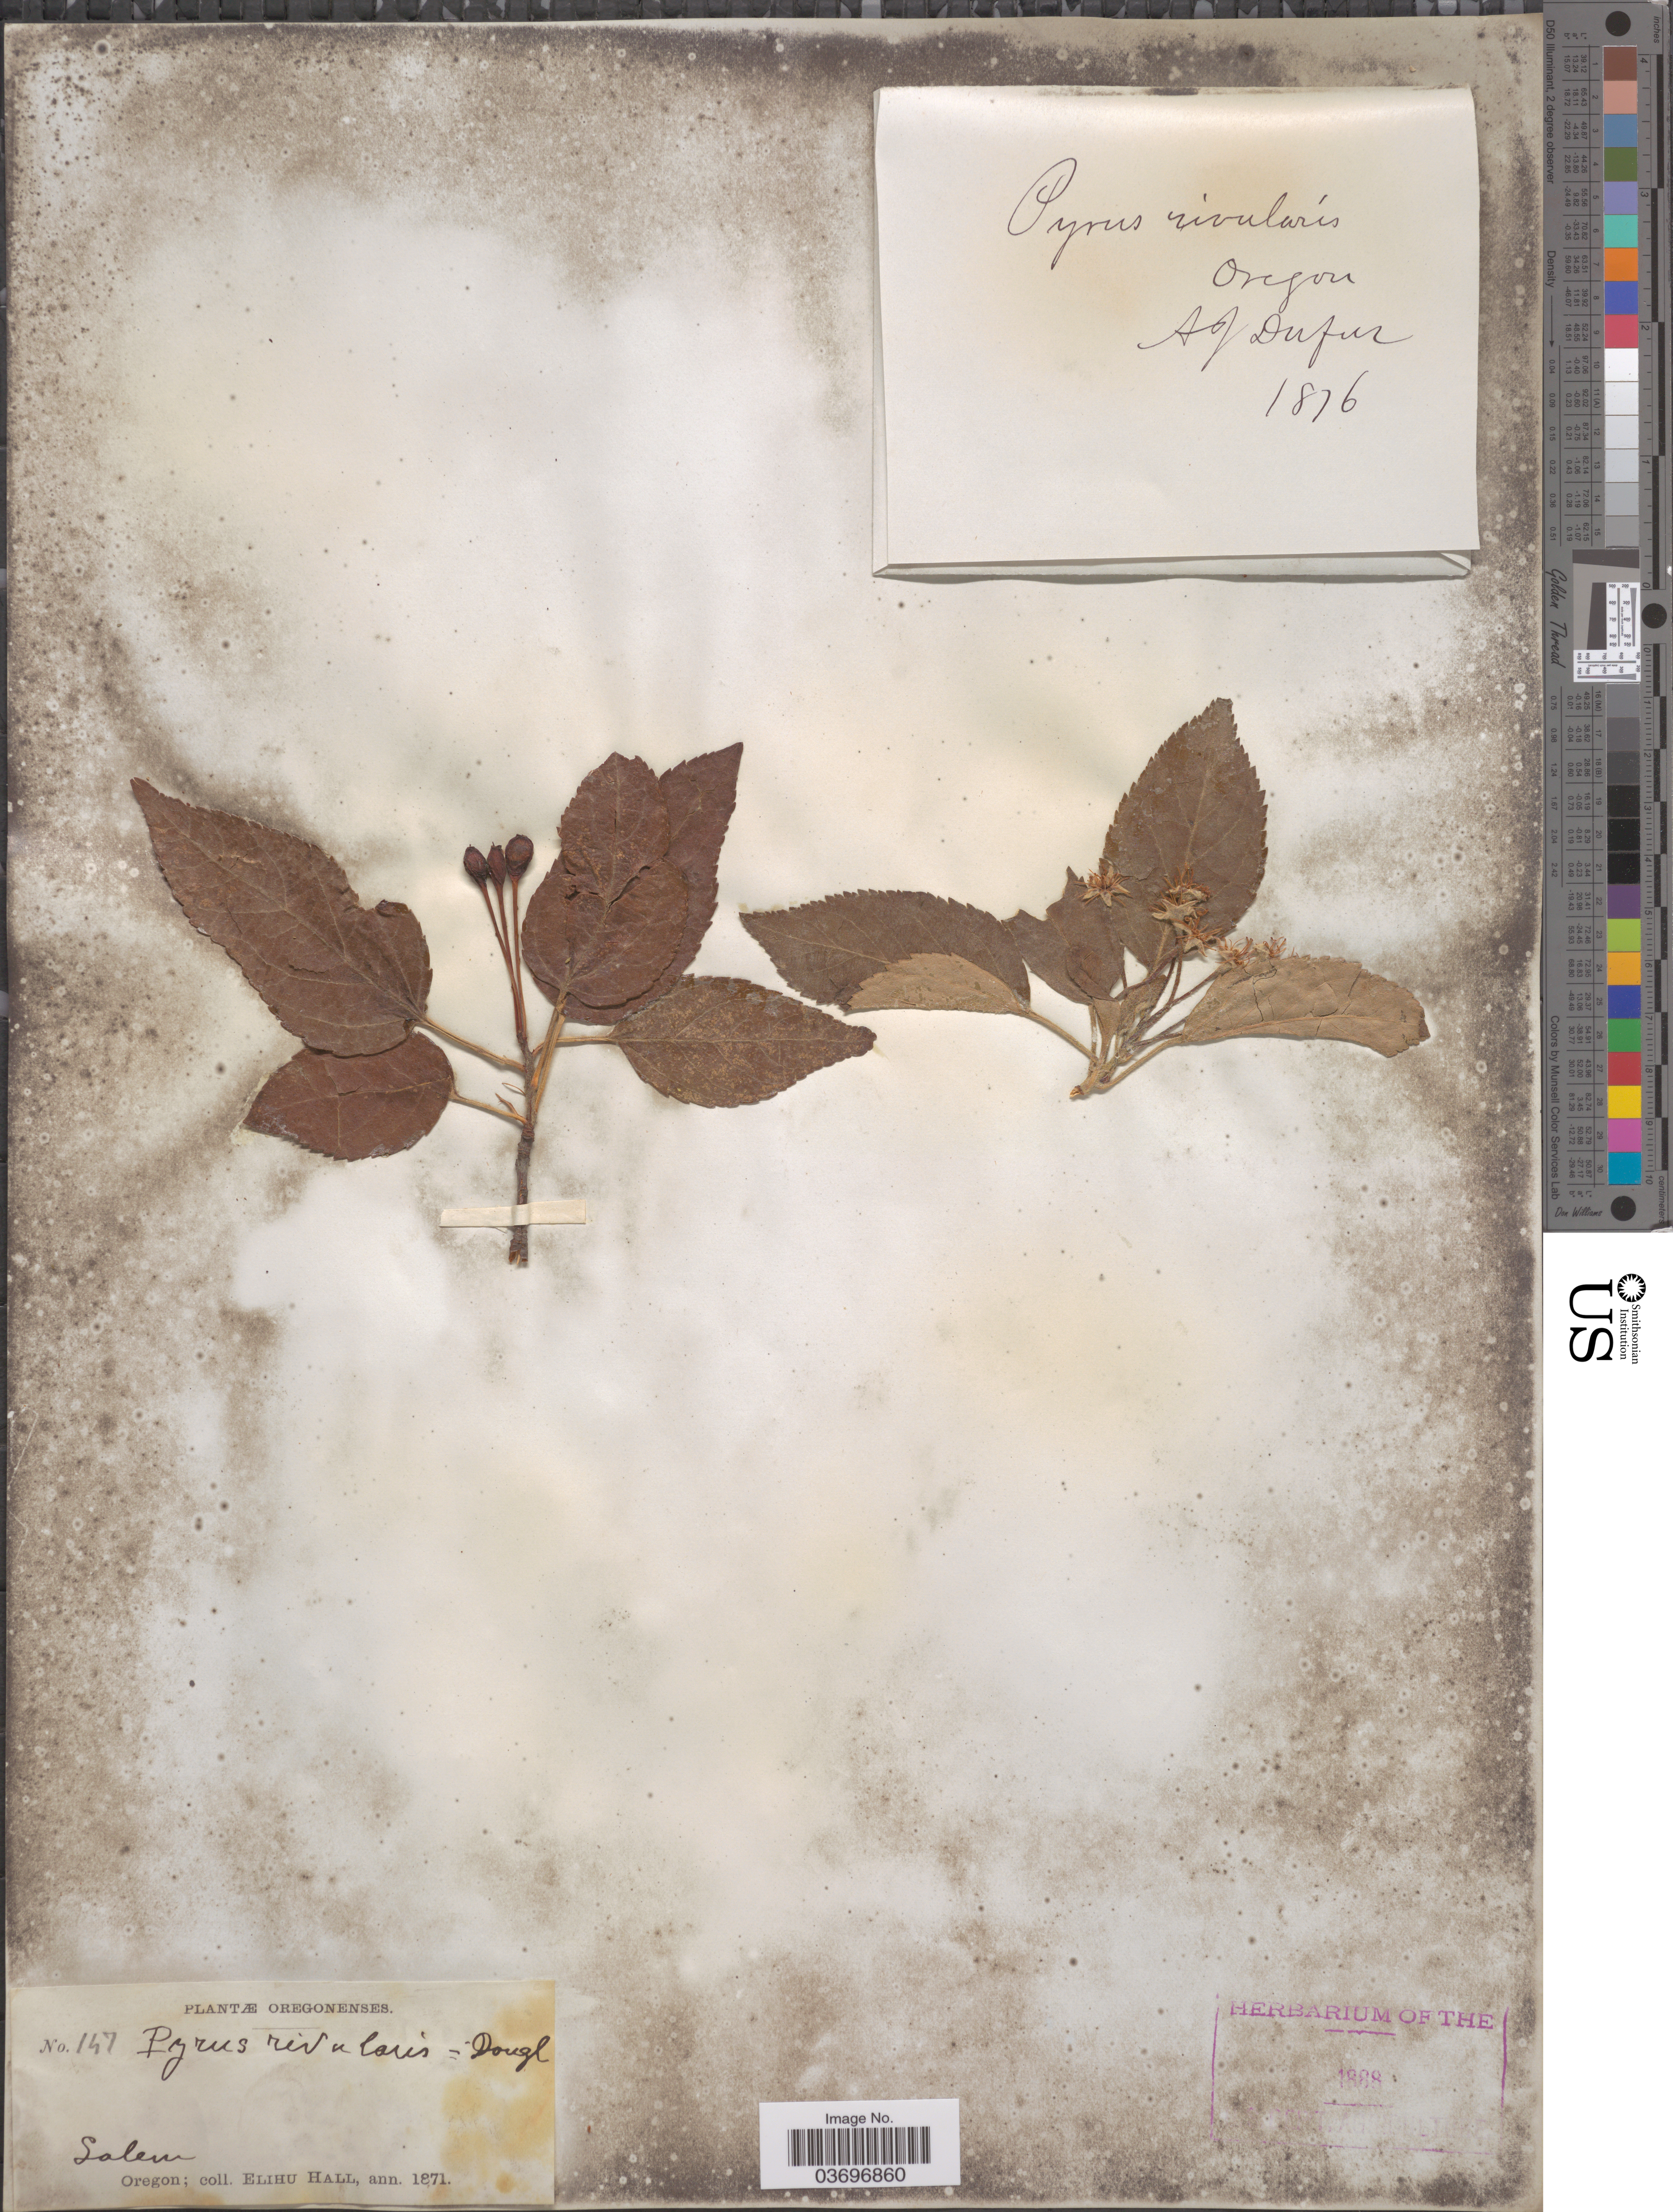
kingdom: Plantae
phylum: Tracheophyta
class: Magnoliopsida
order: Rosales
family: Rosaceae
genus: Malus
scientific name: Malus fusca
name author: (Raf.) C.K. Schneid.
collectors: A. Dufur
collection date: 1876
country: United States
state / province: Oregon